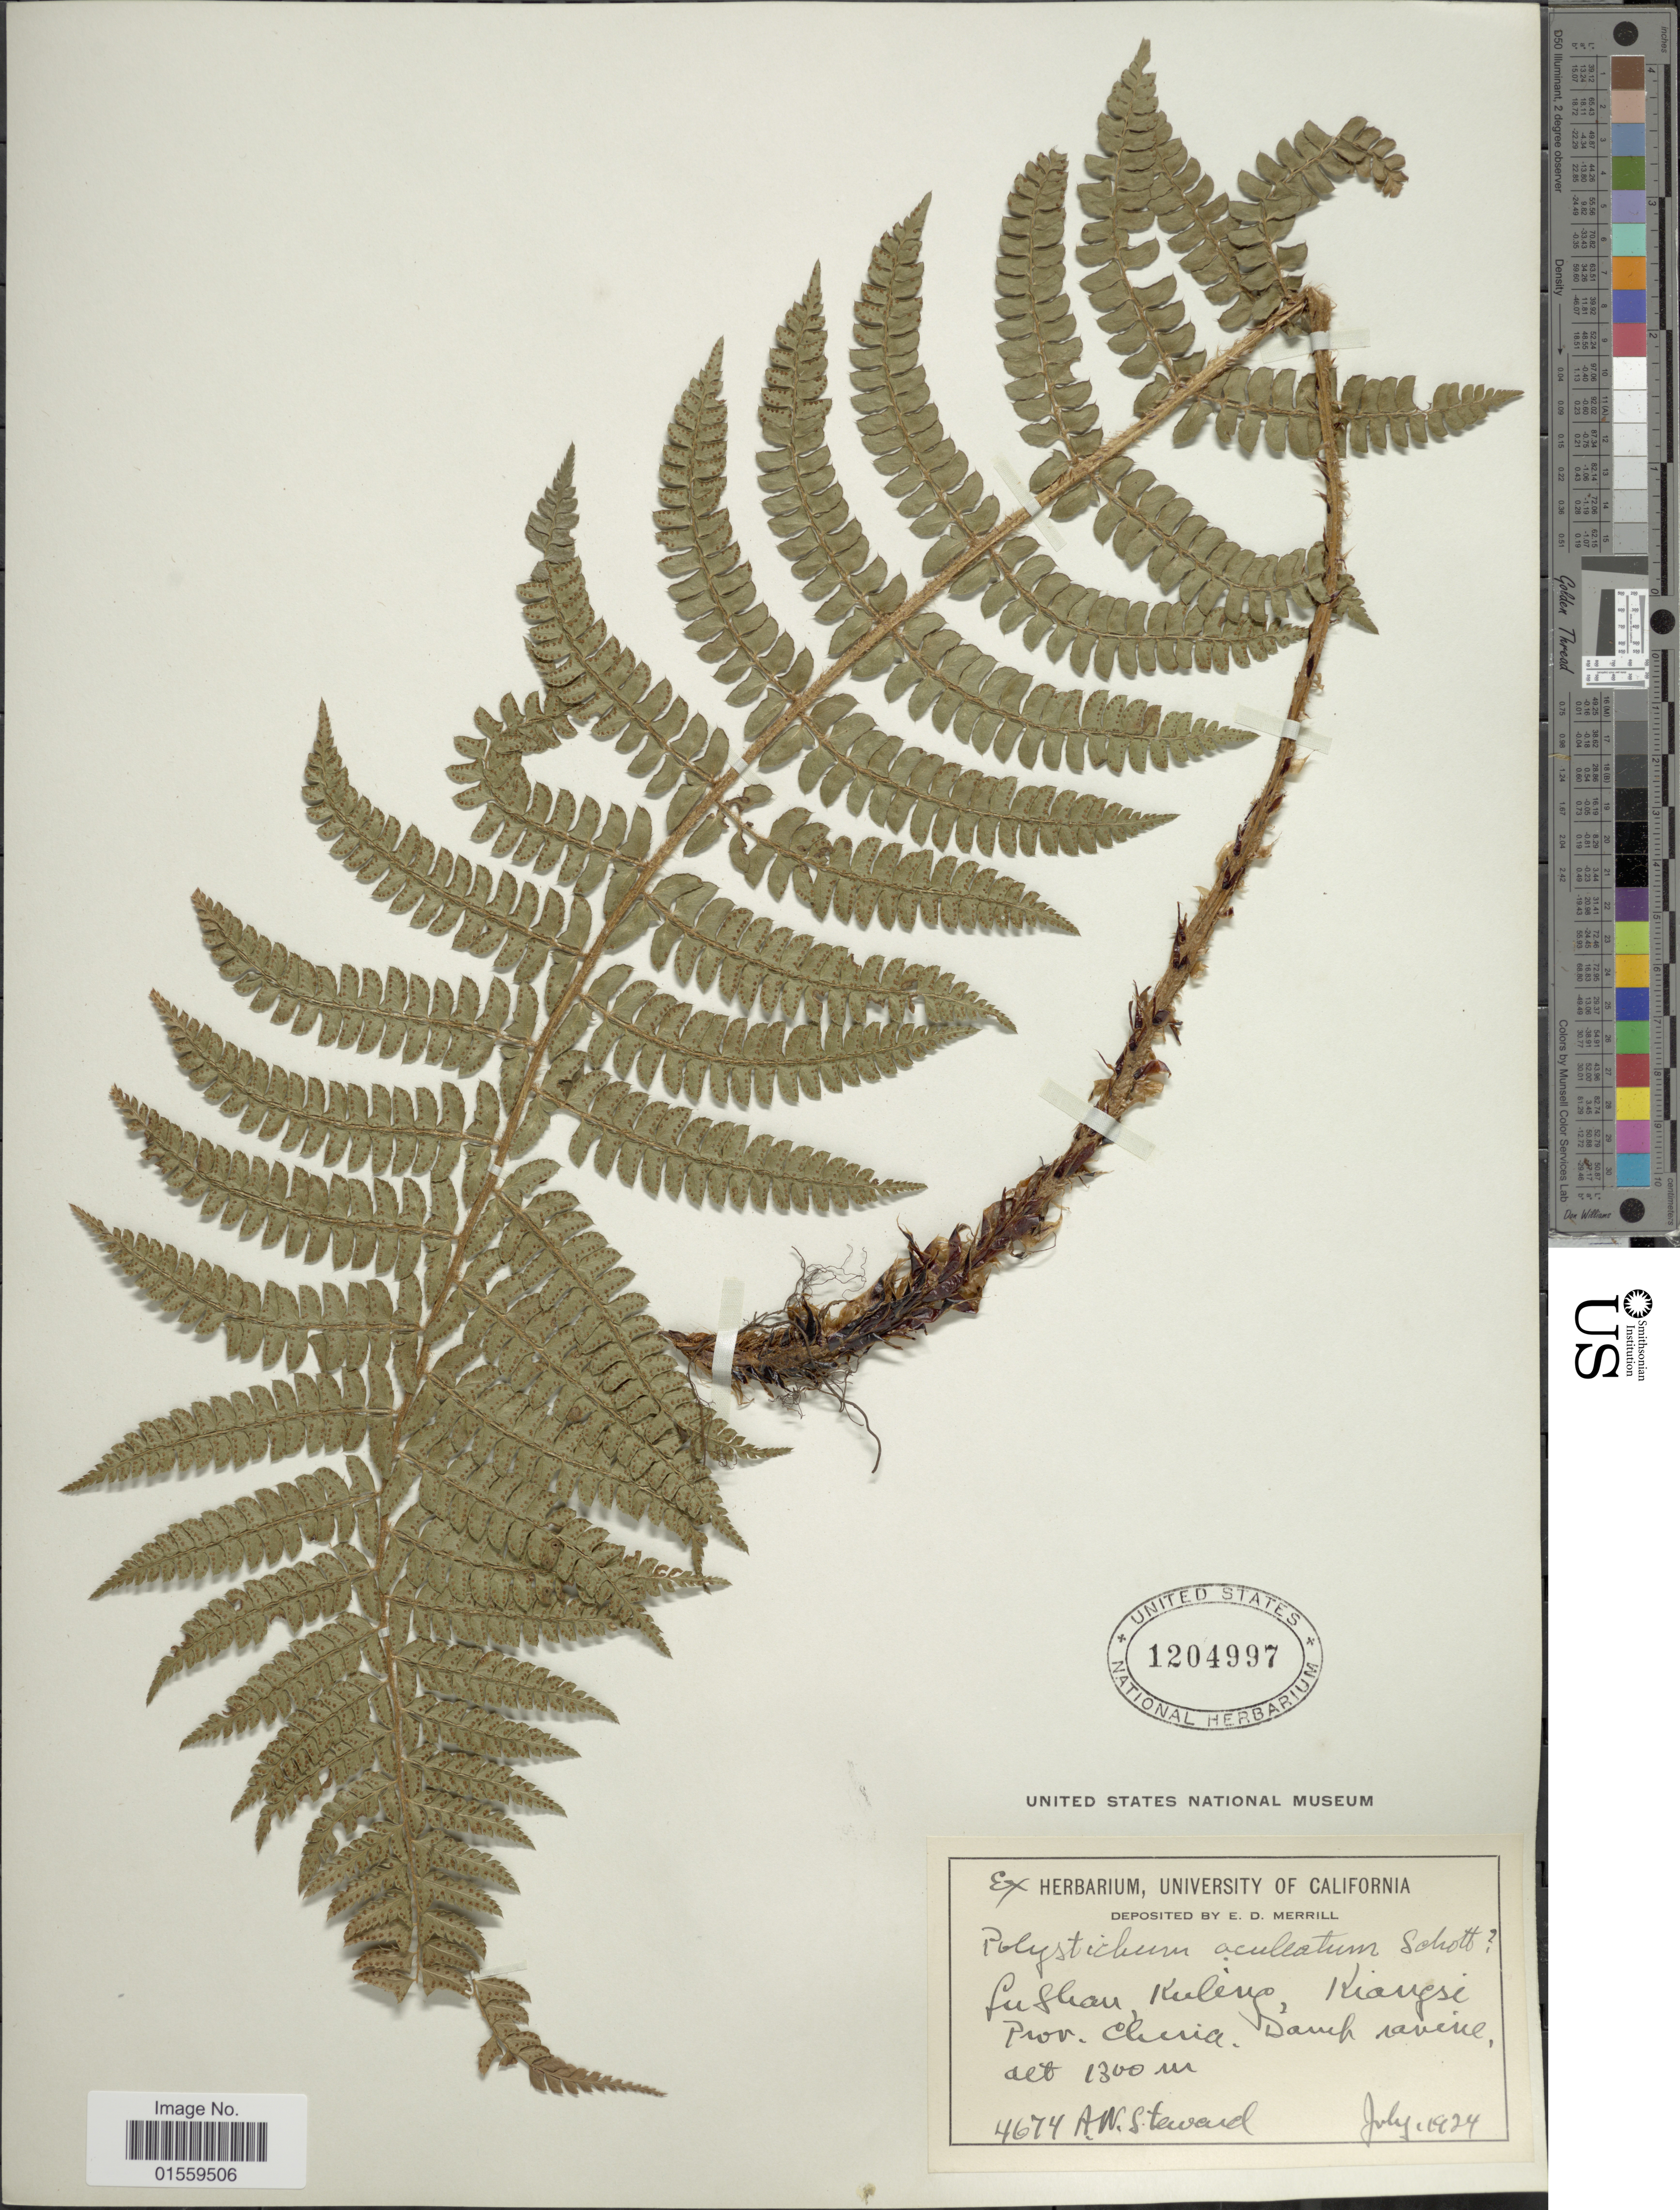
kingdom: Plantae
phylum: Tracheophyta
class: Polypodiopsida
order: Polypodiales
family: Dryopteridaceae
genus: Polystichum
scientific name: Polystichum setiferum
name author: (Forssk.) Moore ex Woynar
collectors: A. Stewart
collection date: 1924-07-01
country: China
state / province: Jiangxi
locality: Lushau Kuleng, Kianese, Prov. China, Dauch ravine. [interpreted]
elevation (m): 1300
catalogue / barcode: US 1204997